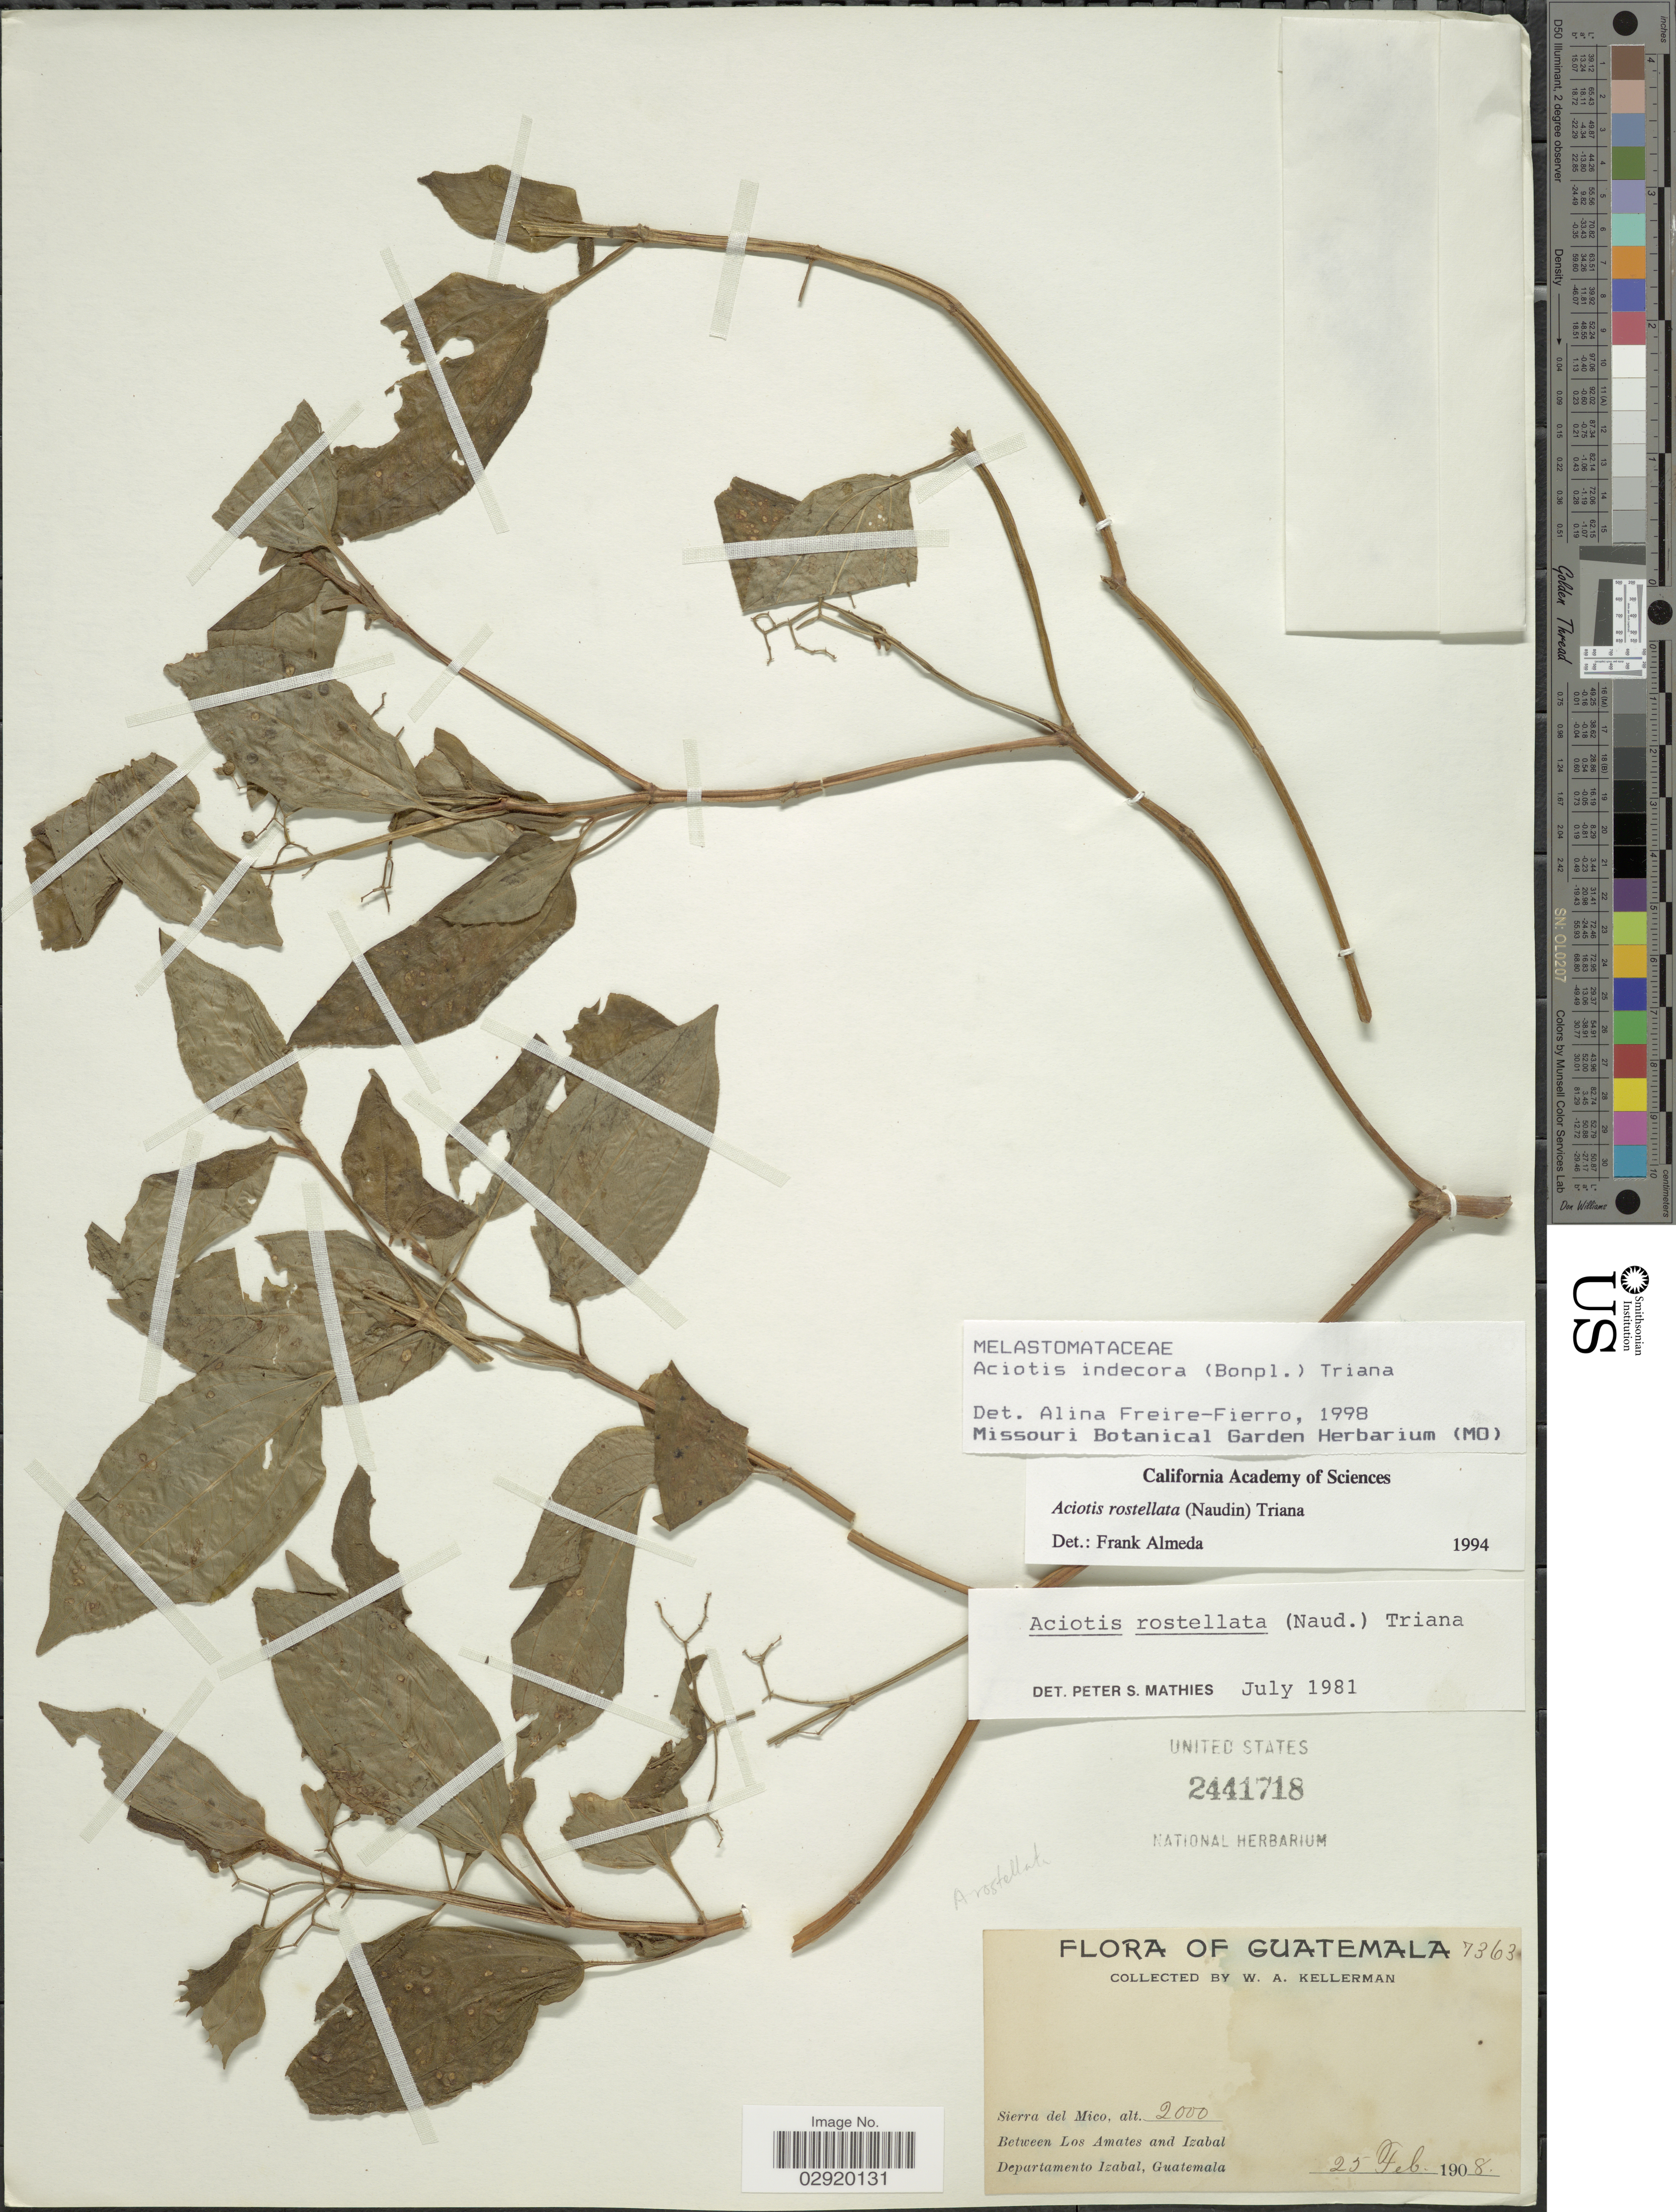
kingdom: Plantae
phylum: Tracheophyta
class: Magnoliopsida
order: Myrtales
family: Melastomataceae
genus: Aciotis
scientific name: Aciotis indecora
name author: (Bonpl.) Triana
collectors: W. Kellerman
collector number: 7363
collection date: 1908-02-25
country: Guatemala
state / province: Izabal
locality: Sierra del Mico. Between Los Amates and Izabal, Departamento Izabal.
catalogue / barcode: US 2441718